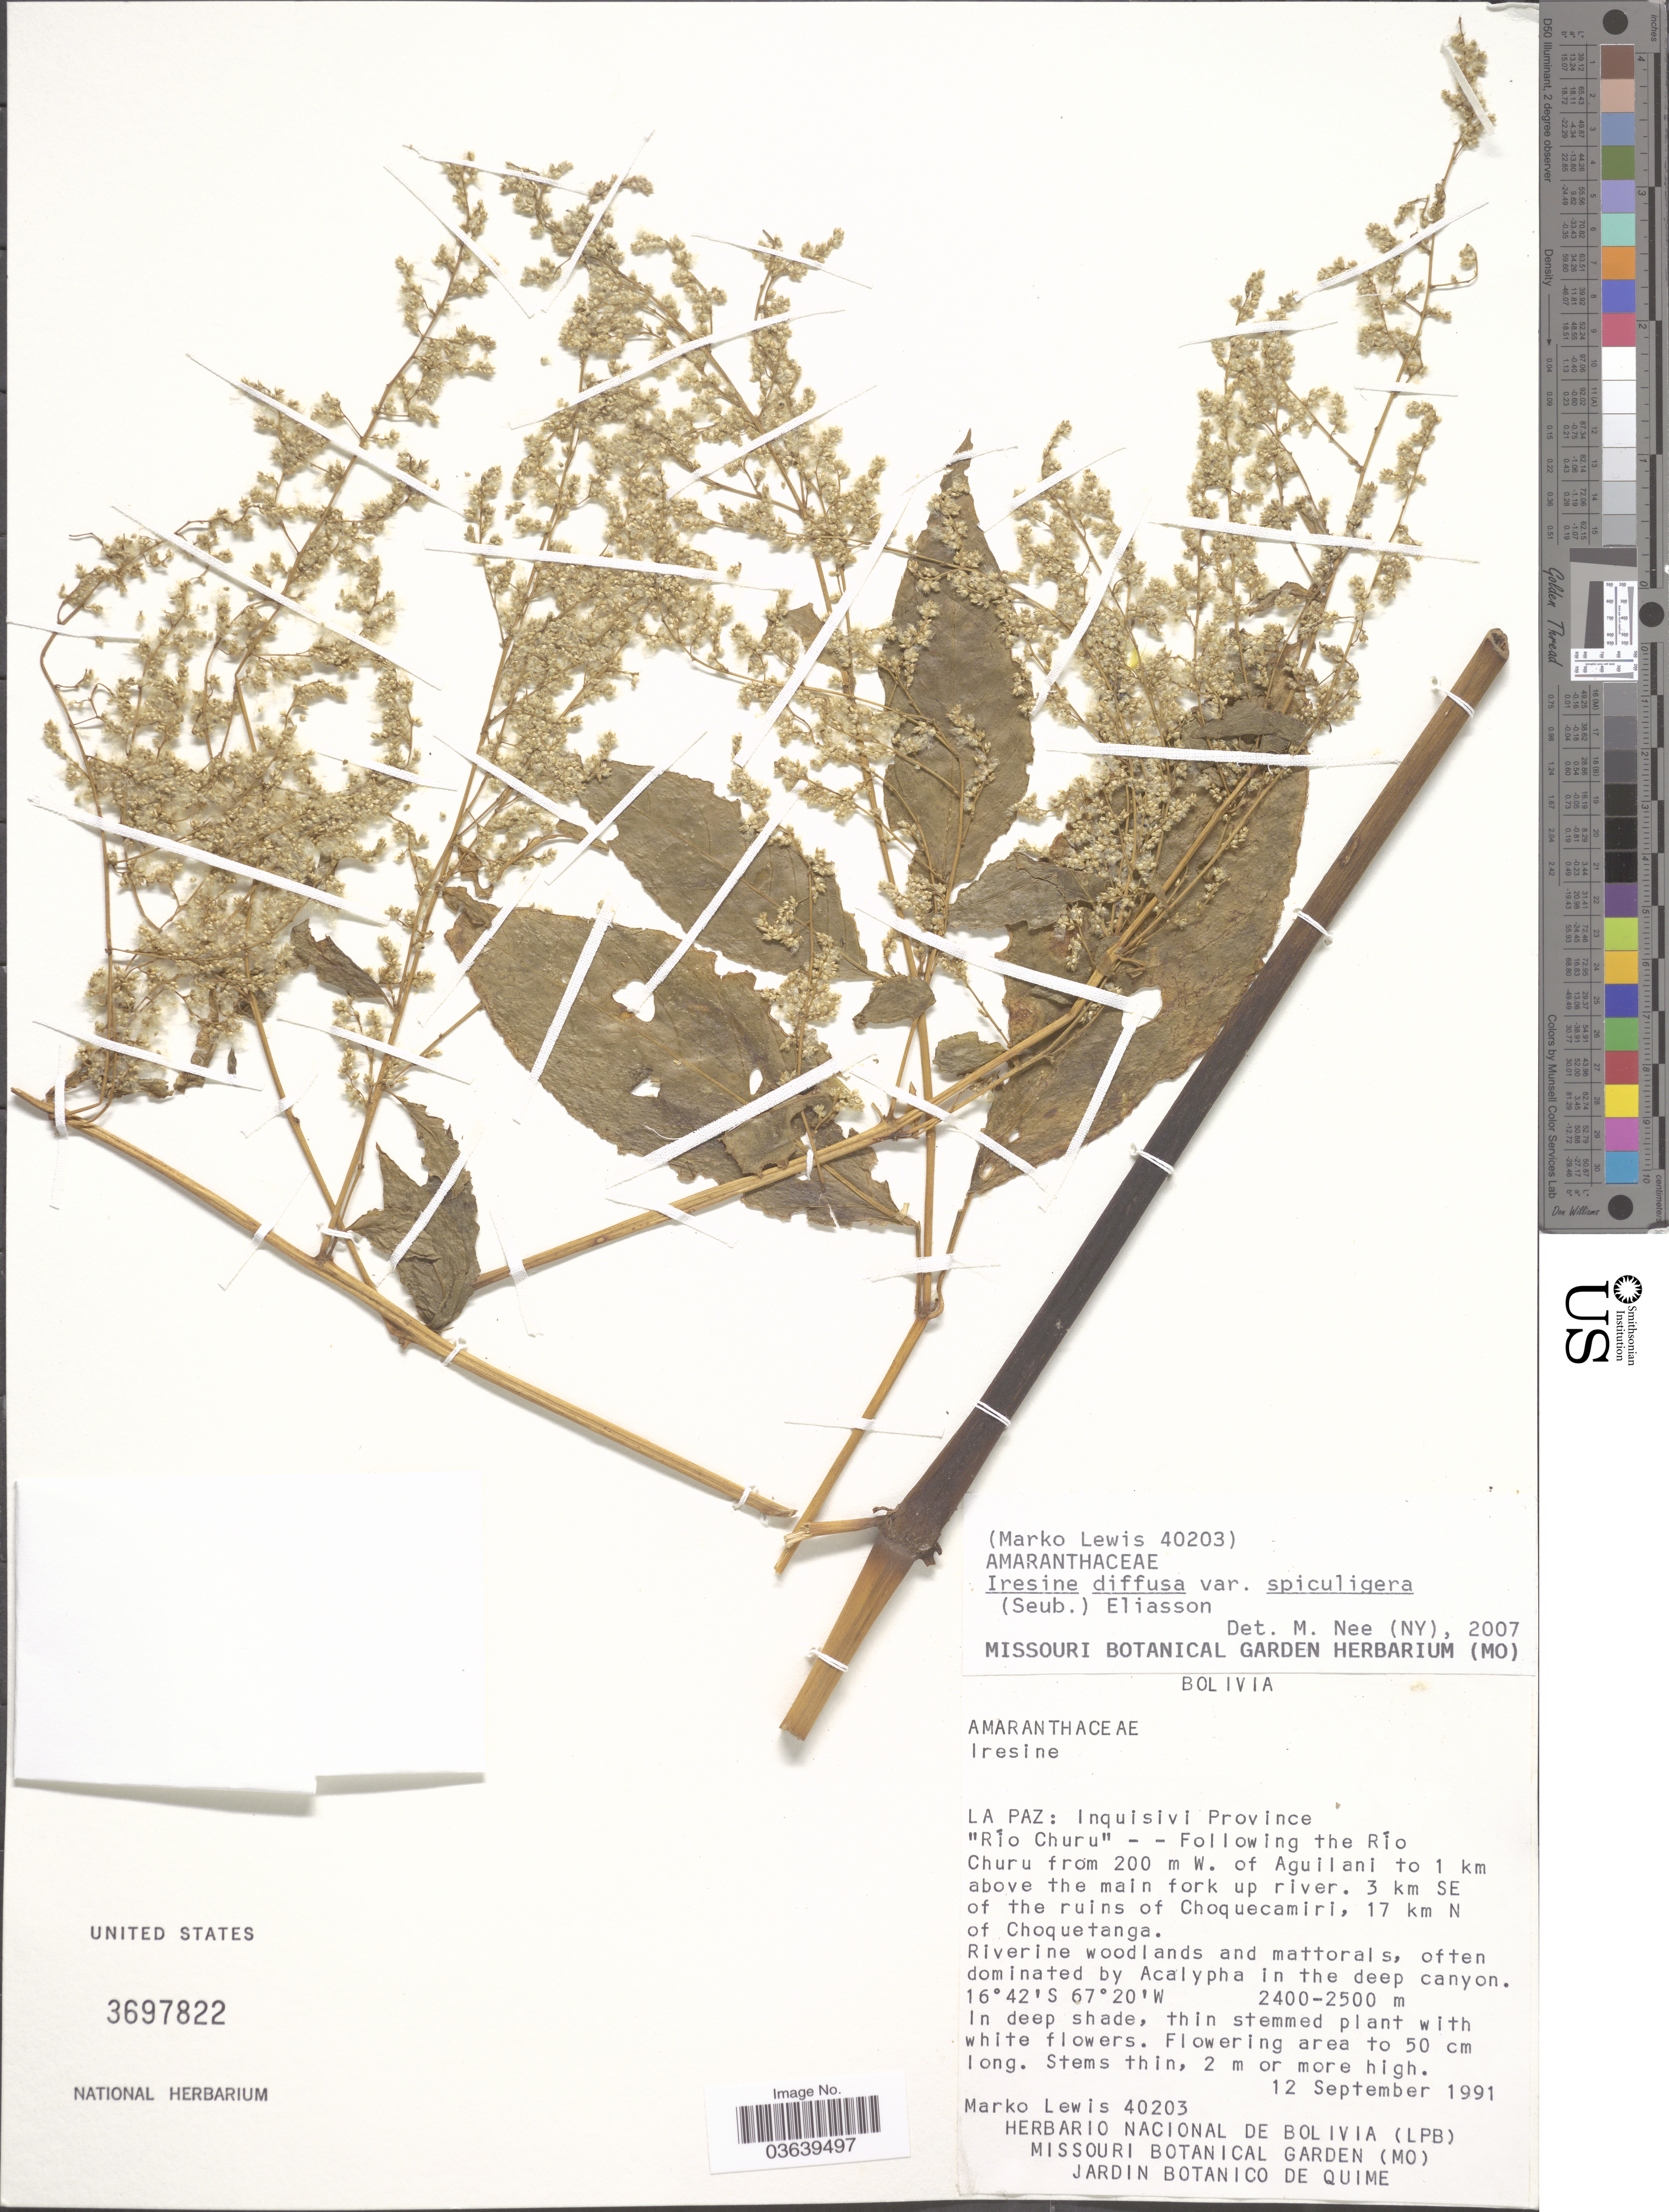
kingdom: Plantae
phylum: Tracheophyta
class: Magnoliopsida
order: Caryophyllales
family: Amaranthaceae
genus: Iresine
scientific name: Iresine celosia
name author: L.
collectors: M. A. Lewis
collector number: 40203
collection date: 1991-09-12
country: Bolivia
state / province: La Paz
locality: Inquisivi Province. "Rio Churu" -- Following the Río Churu from 200 m W. of Aguilani to 1 km above the main fork up river. 3 km SE of the ruins of Choquecamiri, 17 km N of Choquetanga.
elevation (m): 2400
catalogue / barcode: US 3697822